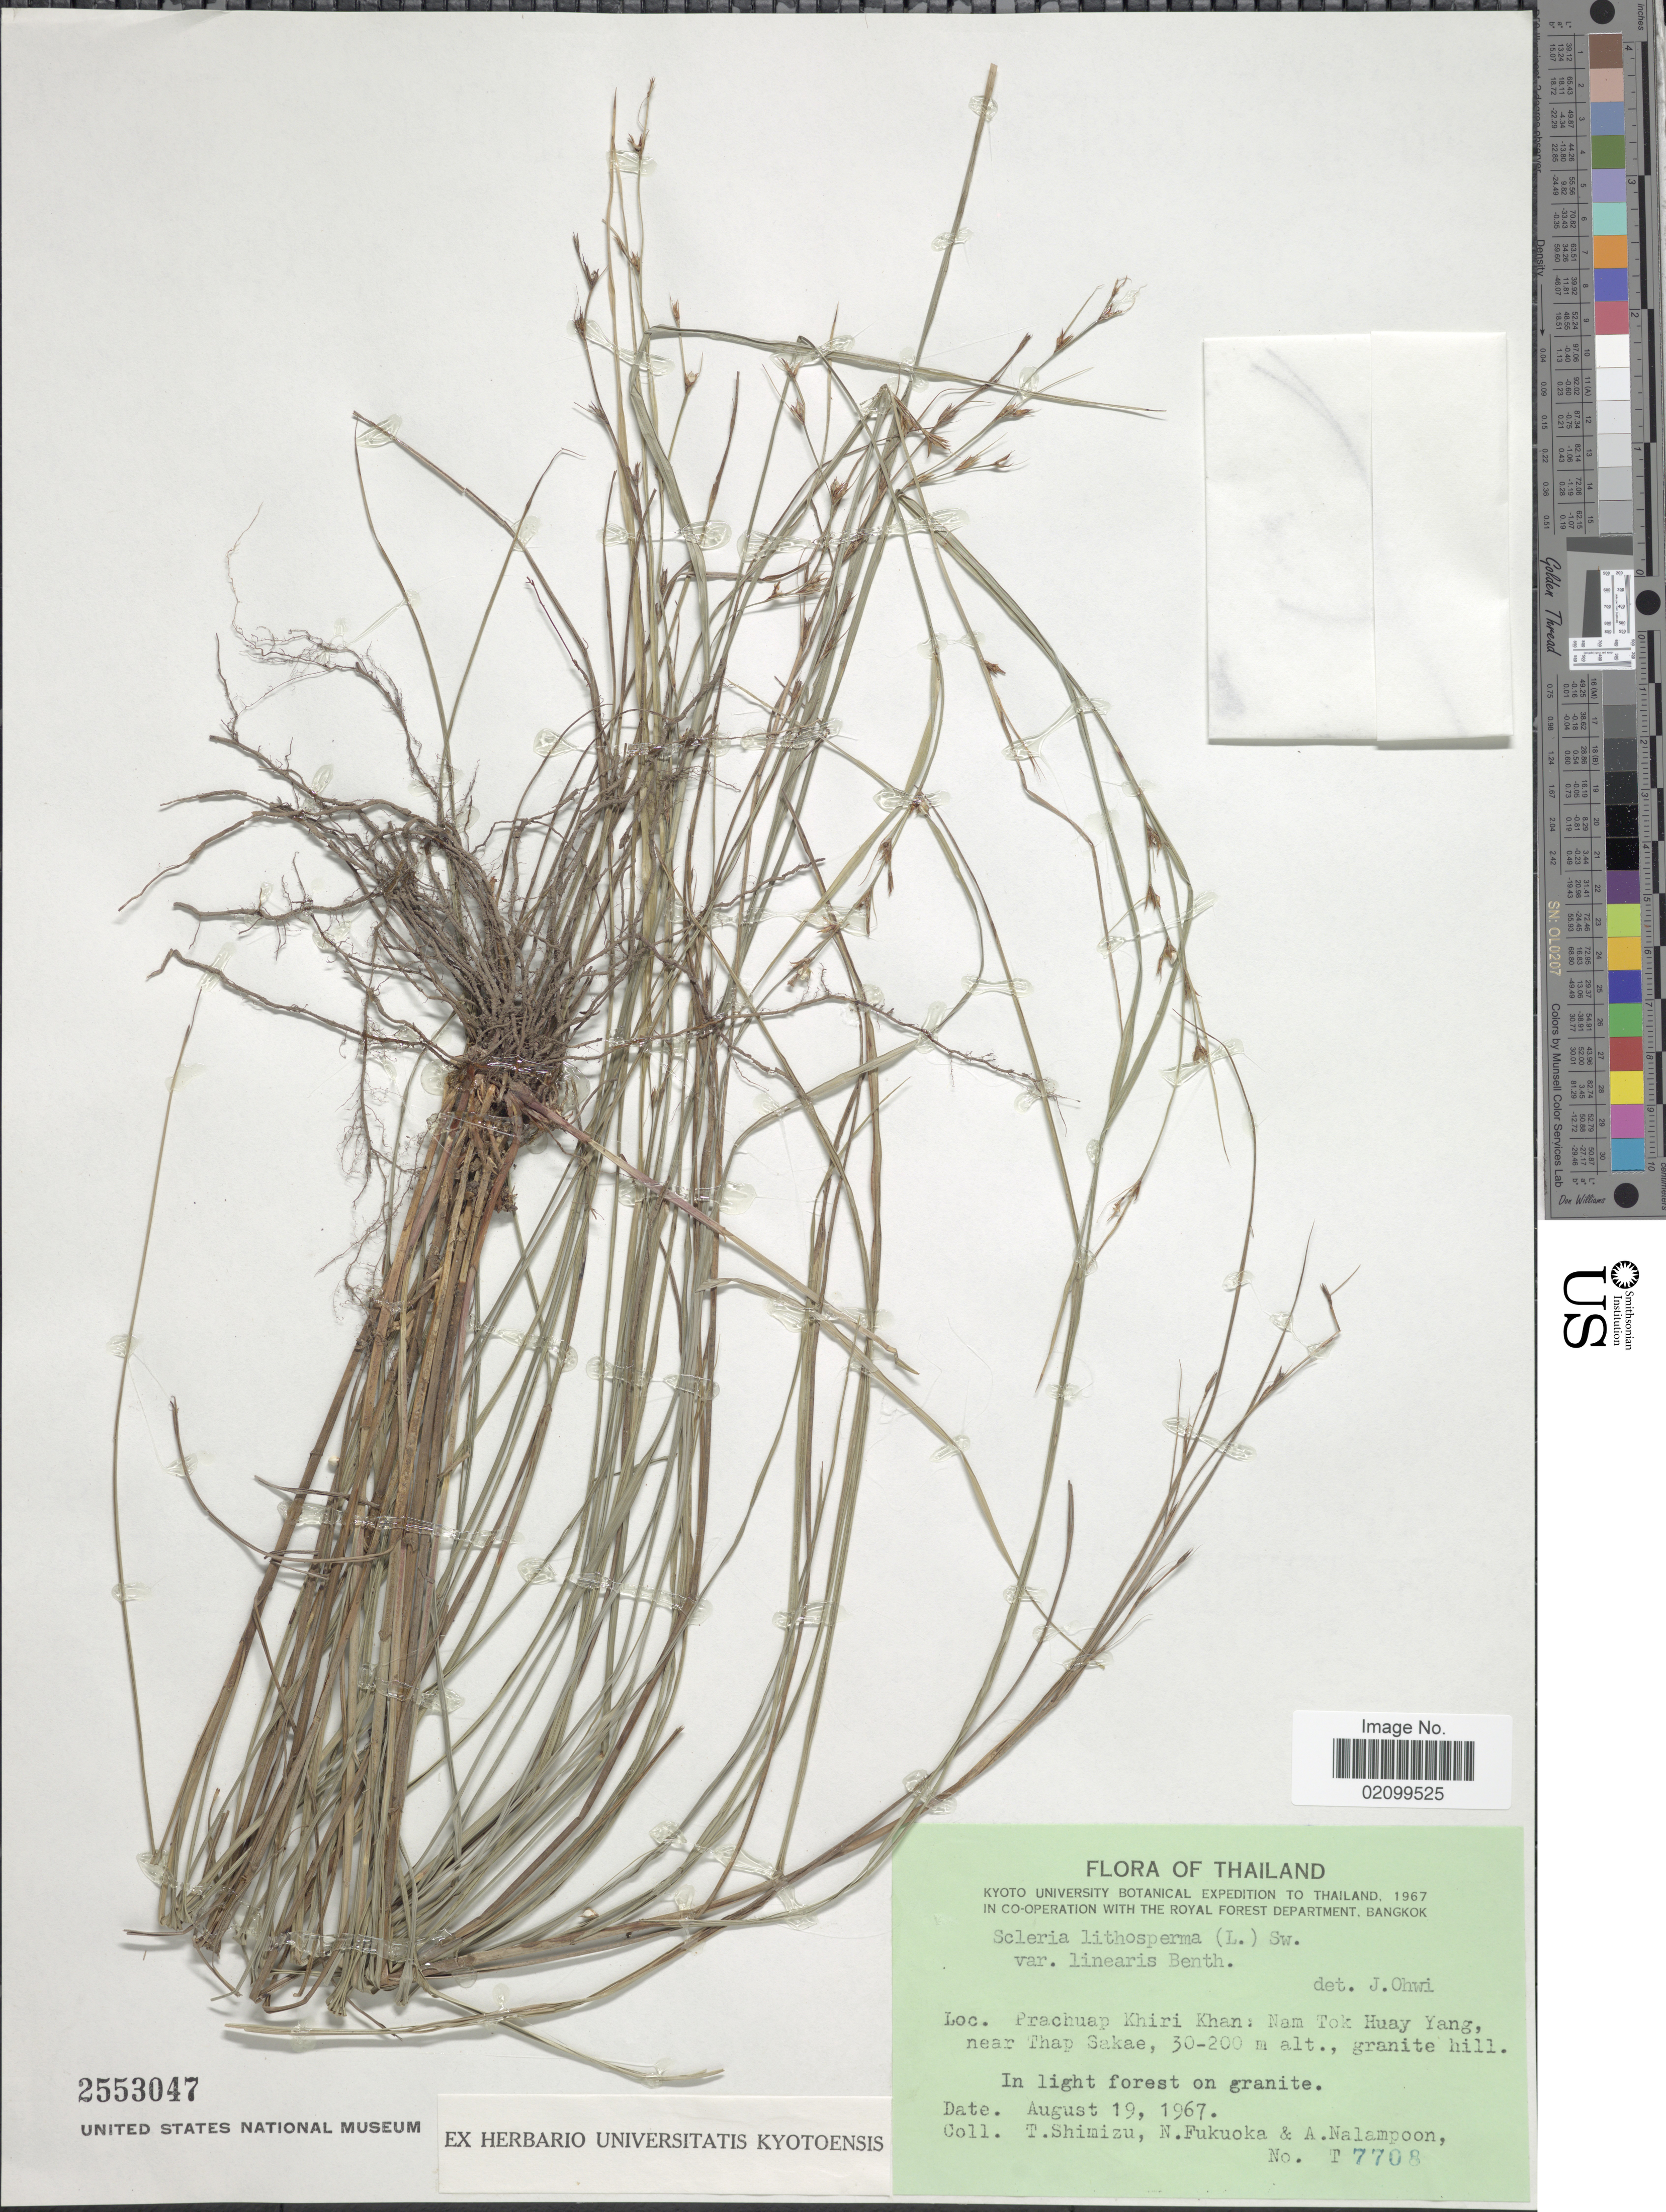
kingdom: Plantae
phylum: Tracheophyta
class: Liliopsida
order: Poales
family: Cyperaceae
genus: Scleria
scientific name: Scleria lithosperma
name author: (L.) Sw.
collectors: T. Shimizu, N. Fukuoka & A. Nalampoon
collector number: T7708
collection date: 1967-08-19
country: Thailand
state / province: Prachuap Khiri Khan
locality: Nam Tok Huay Yang, near Thap Sakae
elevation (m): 30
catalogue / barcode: US 2553047